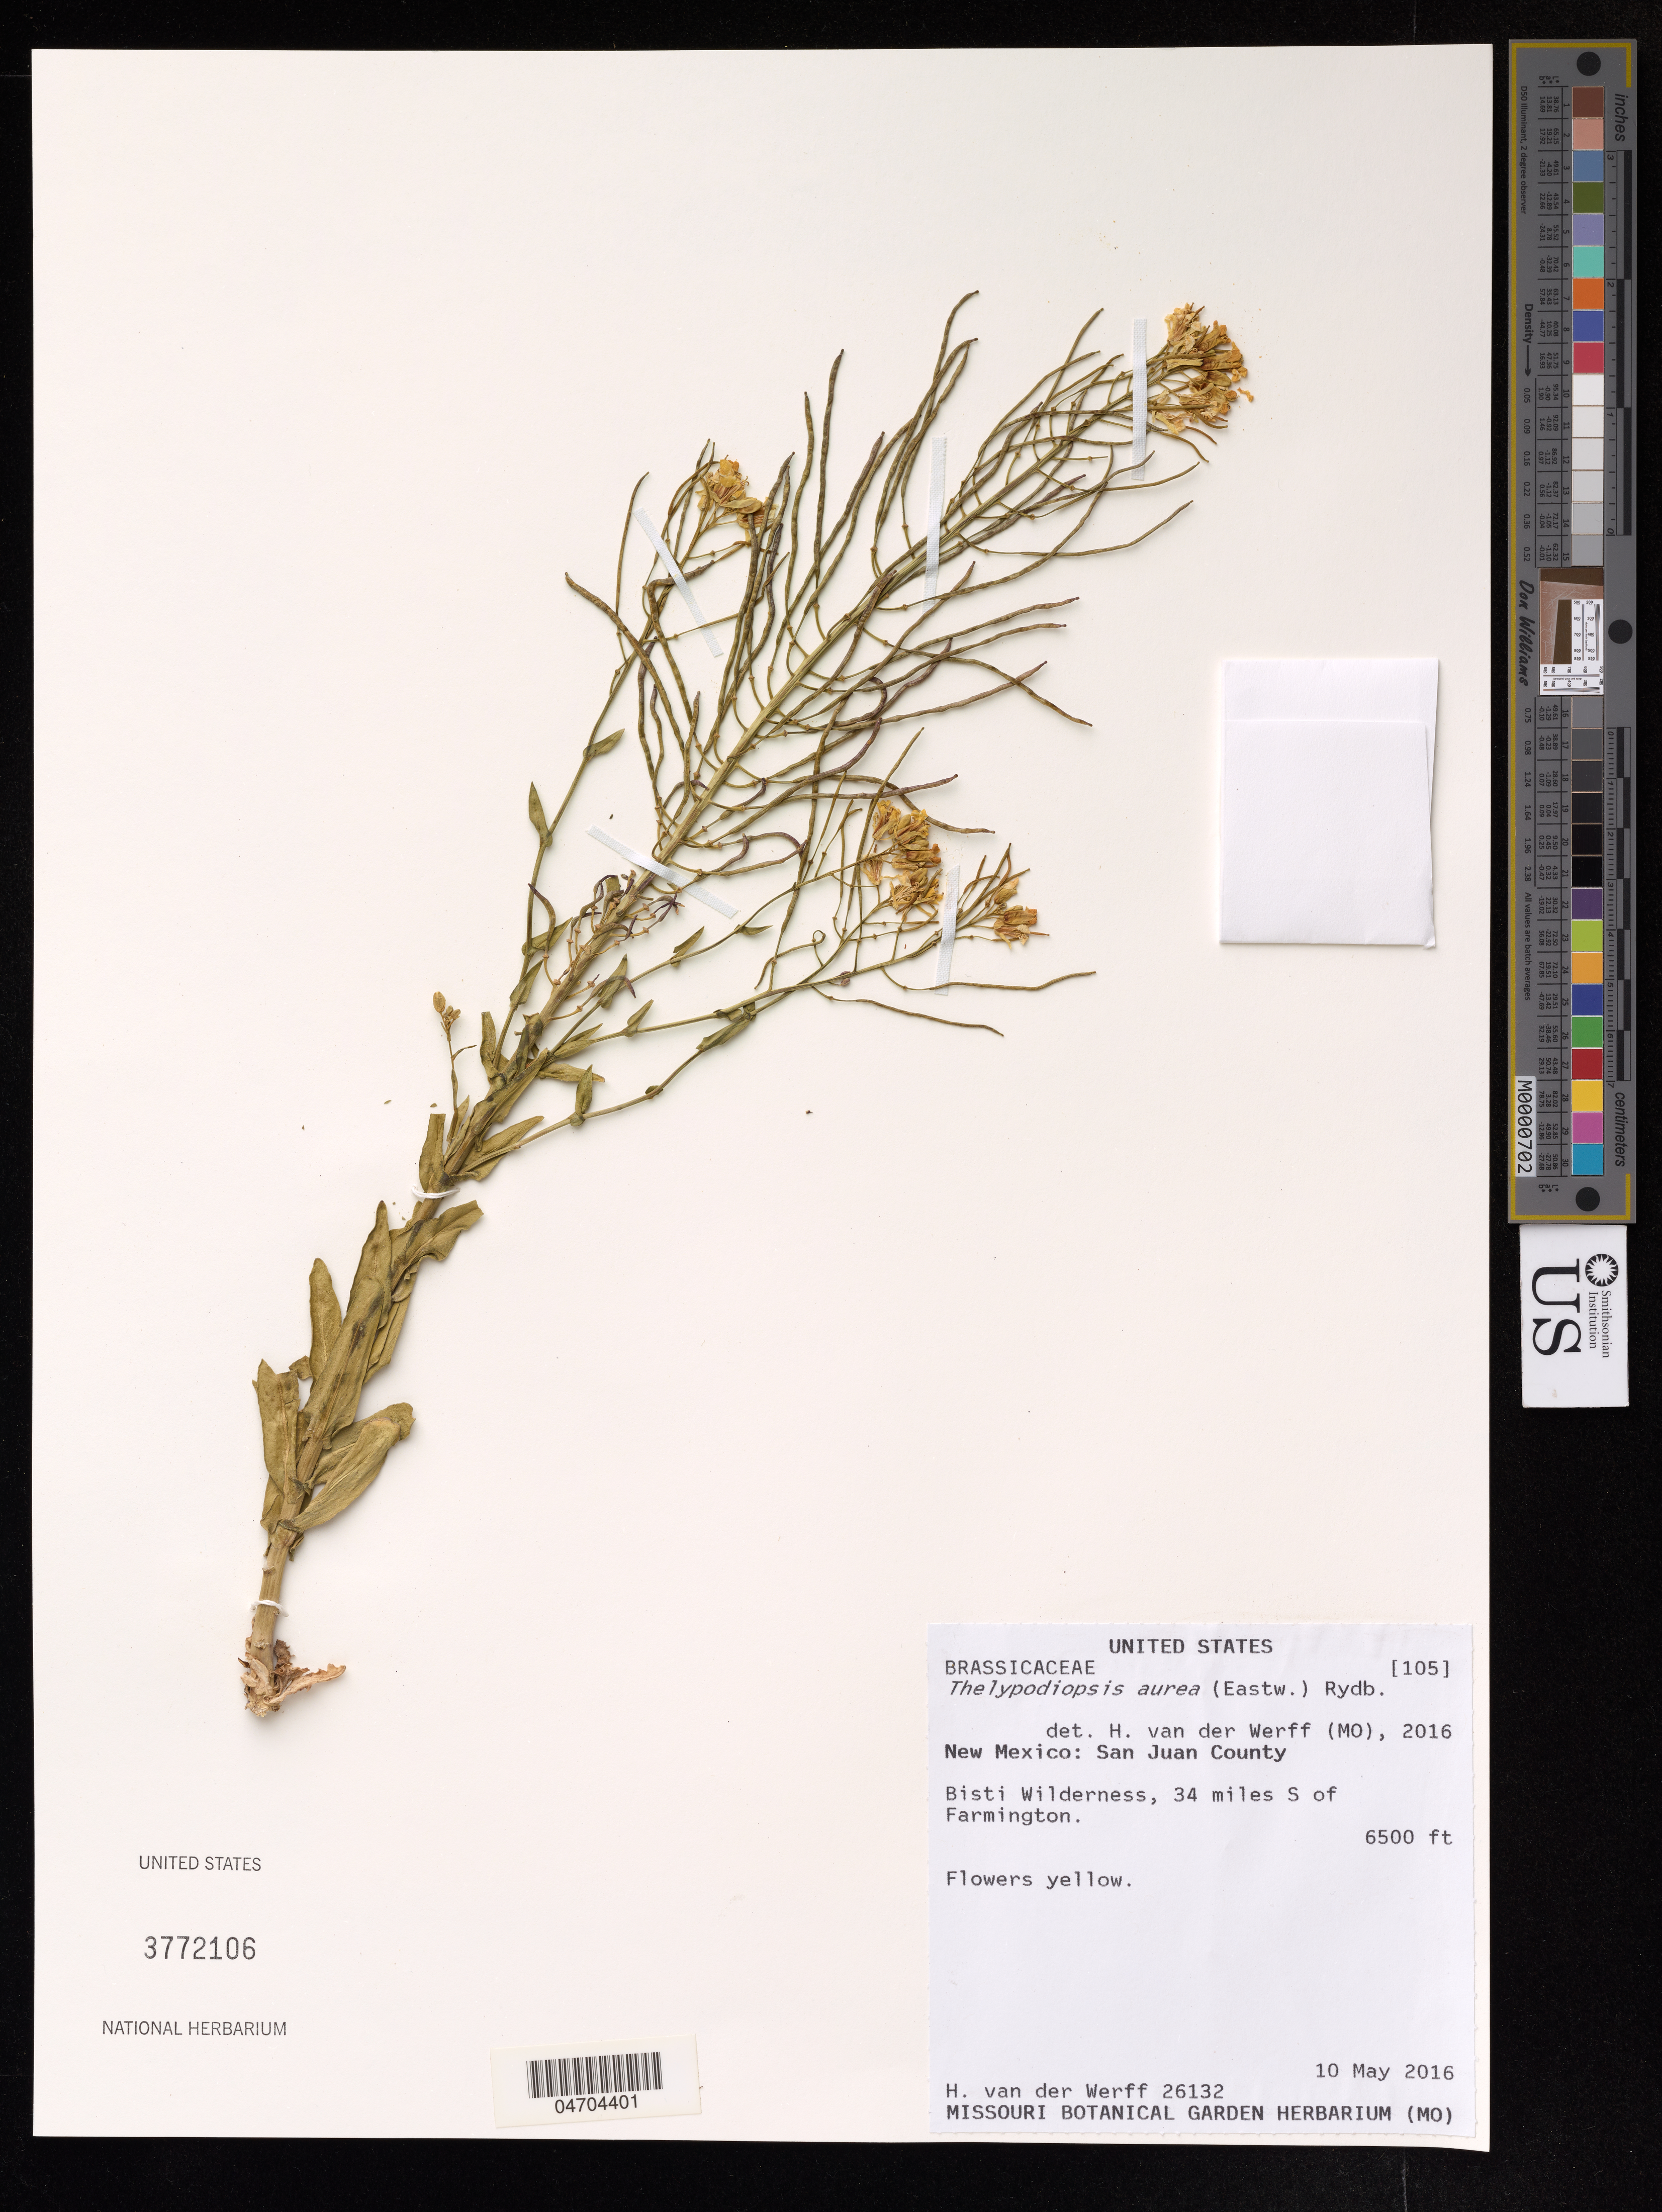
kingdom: Plantae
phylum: Tracheophyta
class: Magnoliopsida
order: Brassicales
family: Brassicaceae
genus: Thelypodiopsis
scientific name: Thelypodiopsis aurea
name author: (Eastw.) Rydb.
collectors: H. van der Werff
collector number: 26132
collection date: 2016-05-10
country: United States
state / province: New Mexico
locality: San Juan County. Bisti Wilderness, 34 miles S of Farmington.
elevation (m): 1981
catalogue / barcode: US 3772106